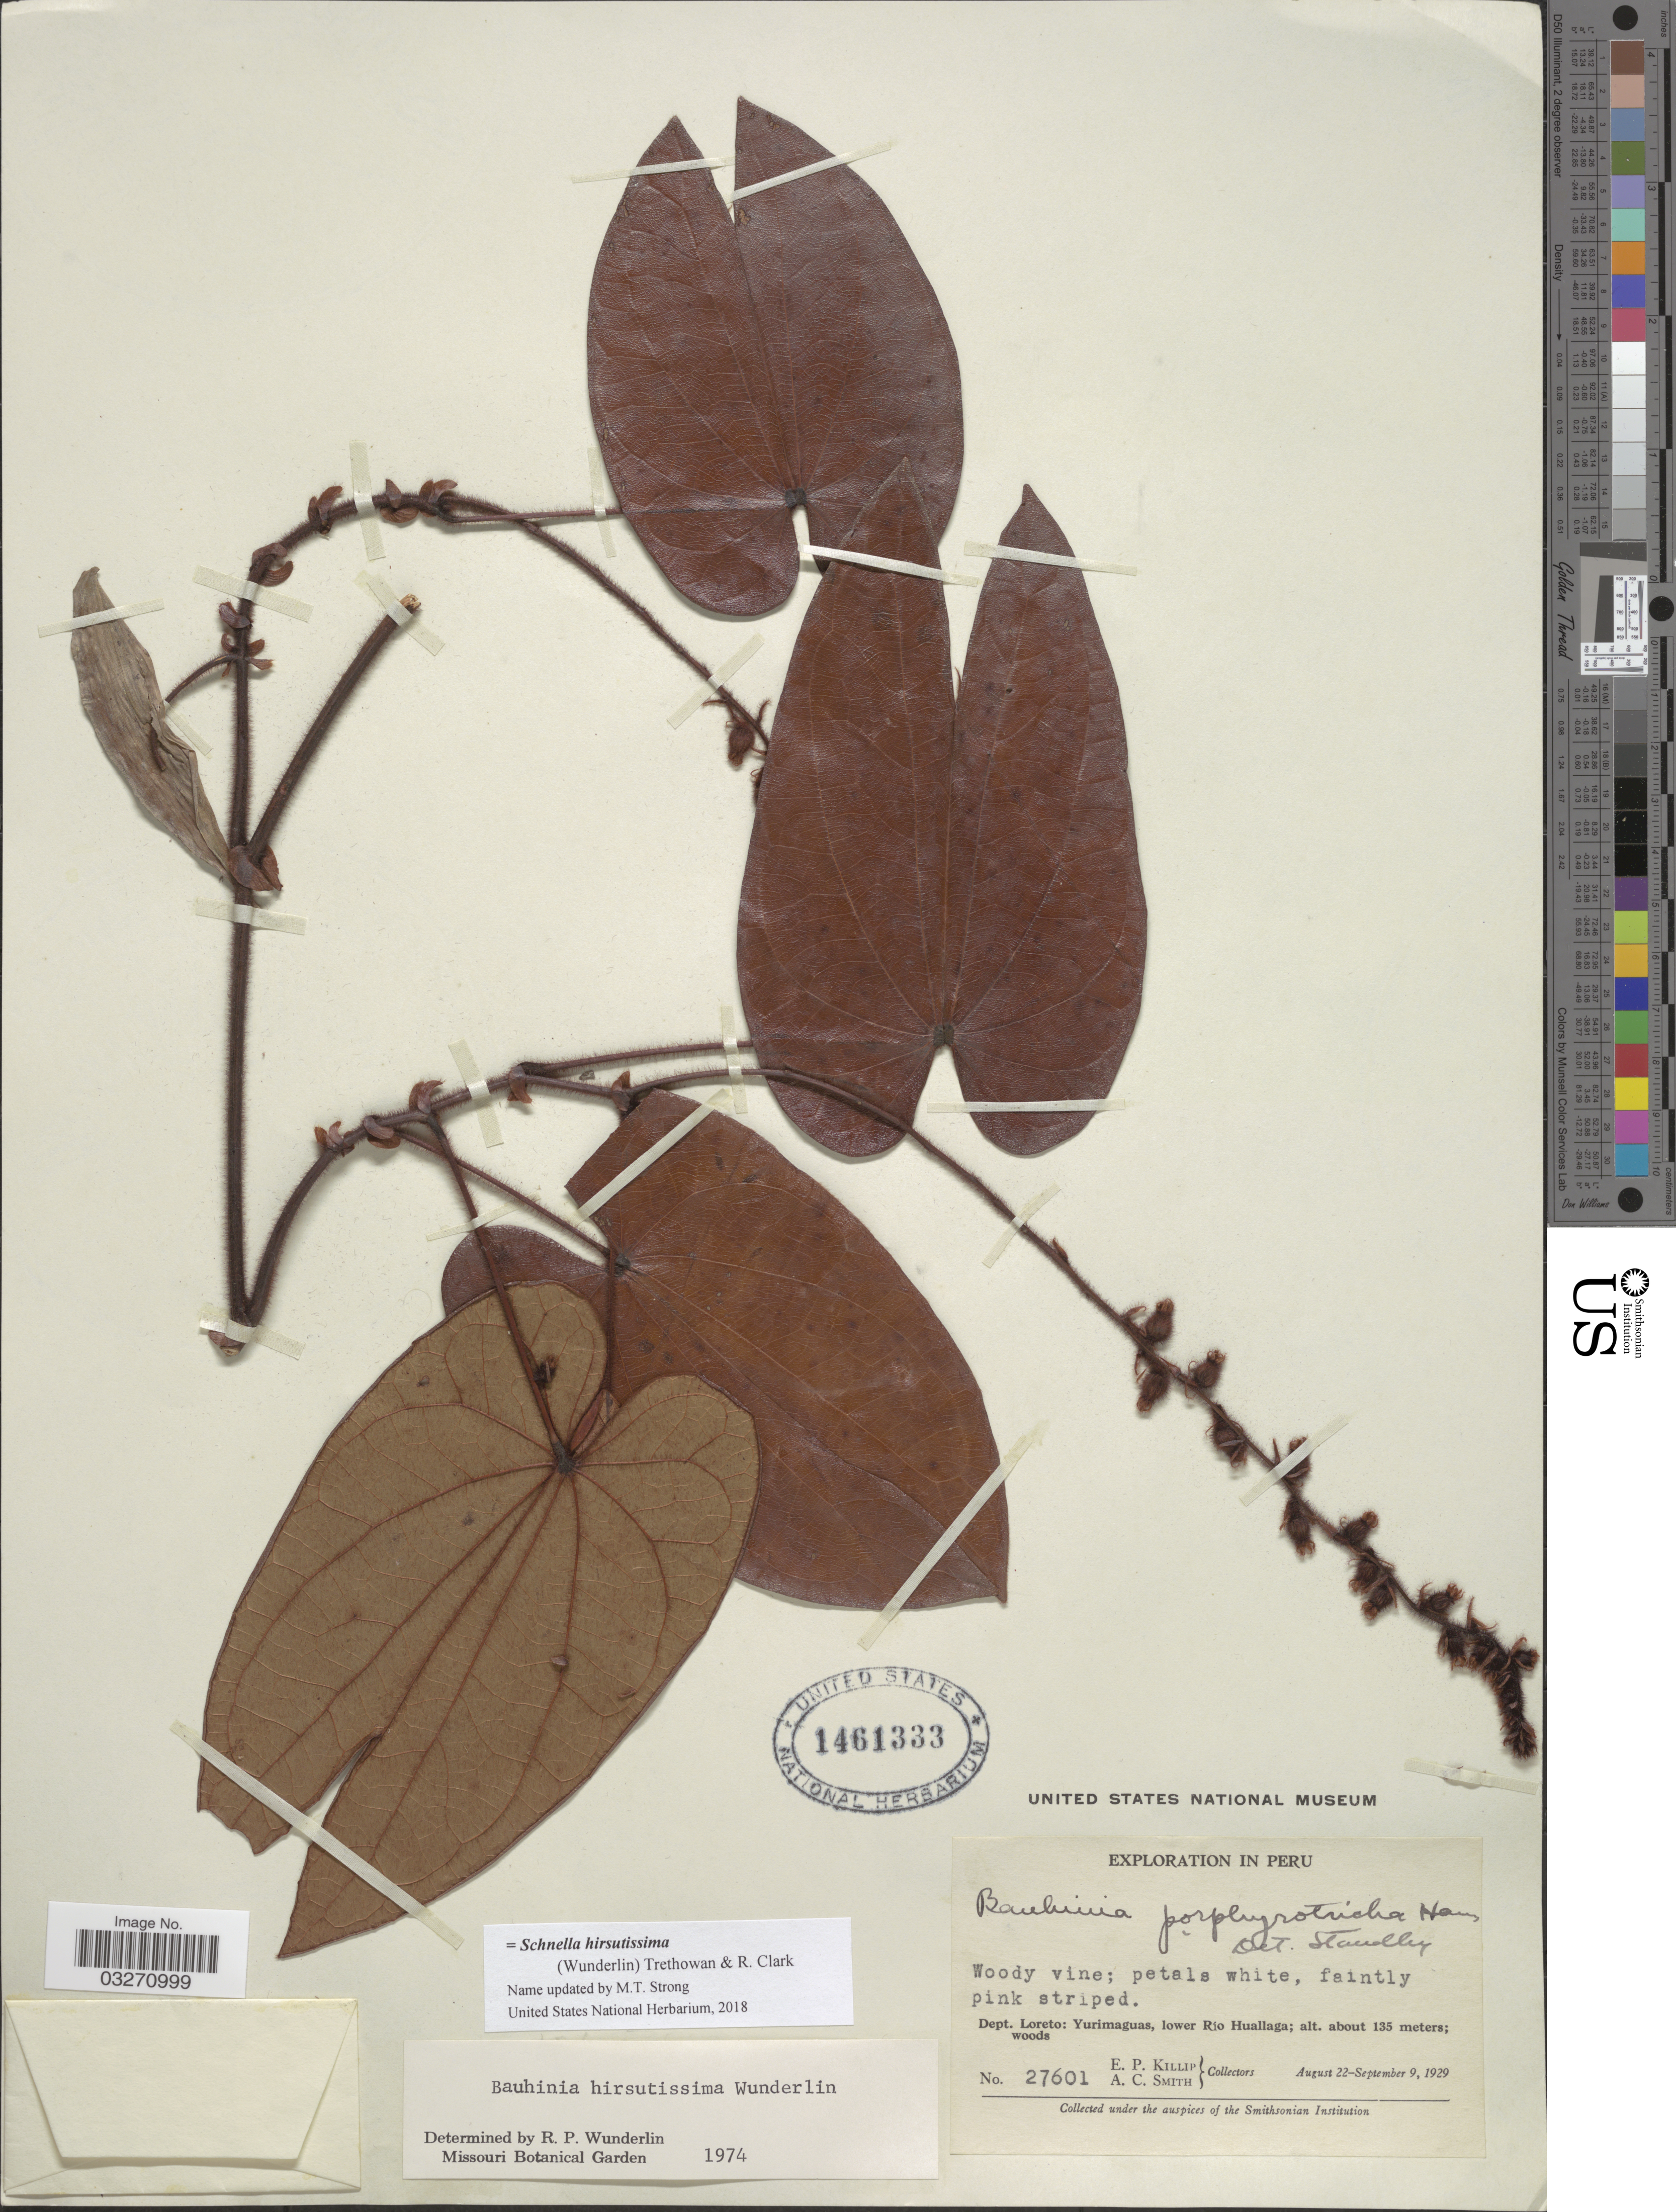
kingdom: Plantae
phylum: Tracheophyta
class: Magnoliopsida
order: Fabales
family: Fabaceae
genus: Schnella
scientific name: Schnella hirsutissima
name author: (Wunderlin) Trethowan & R. Clark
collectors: E. P. Killip & A. C. Smith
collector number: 27601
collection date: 1929-08-22/1929-09-09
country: Peru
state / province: Loreto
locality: Dept. Loreto: Yurimaguas, lower Río Huallaga.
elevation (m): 135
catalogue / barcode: US 1461333